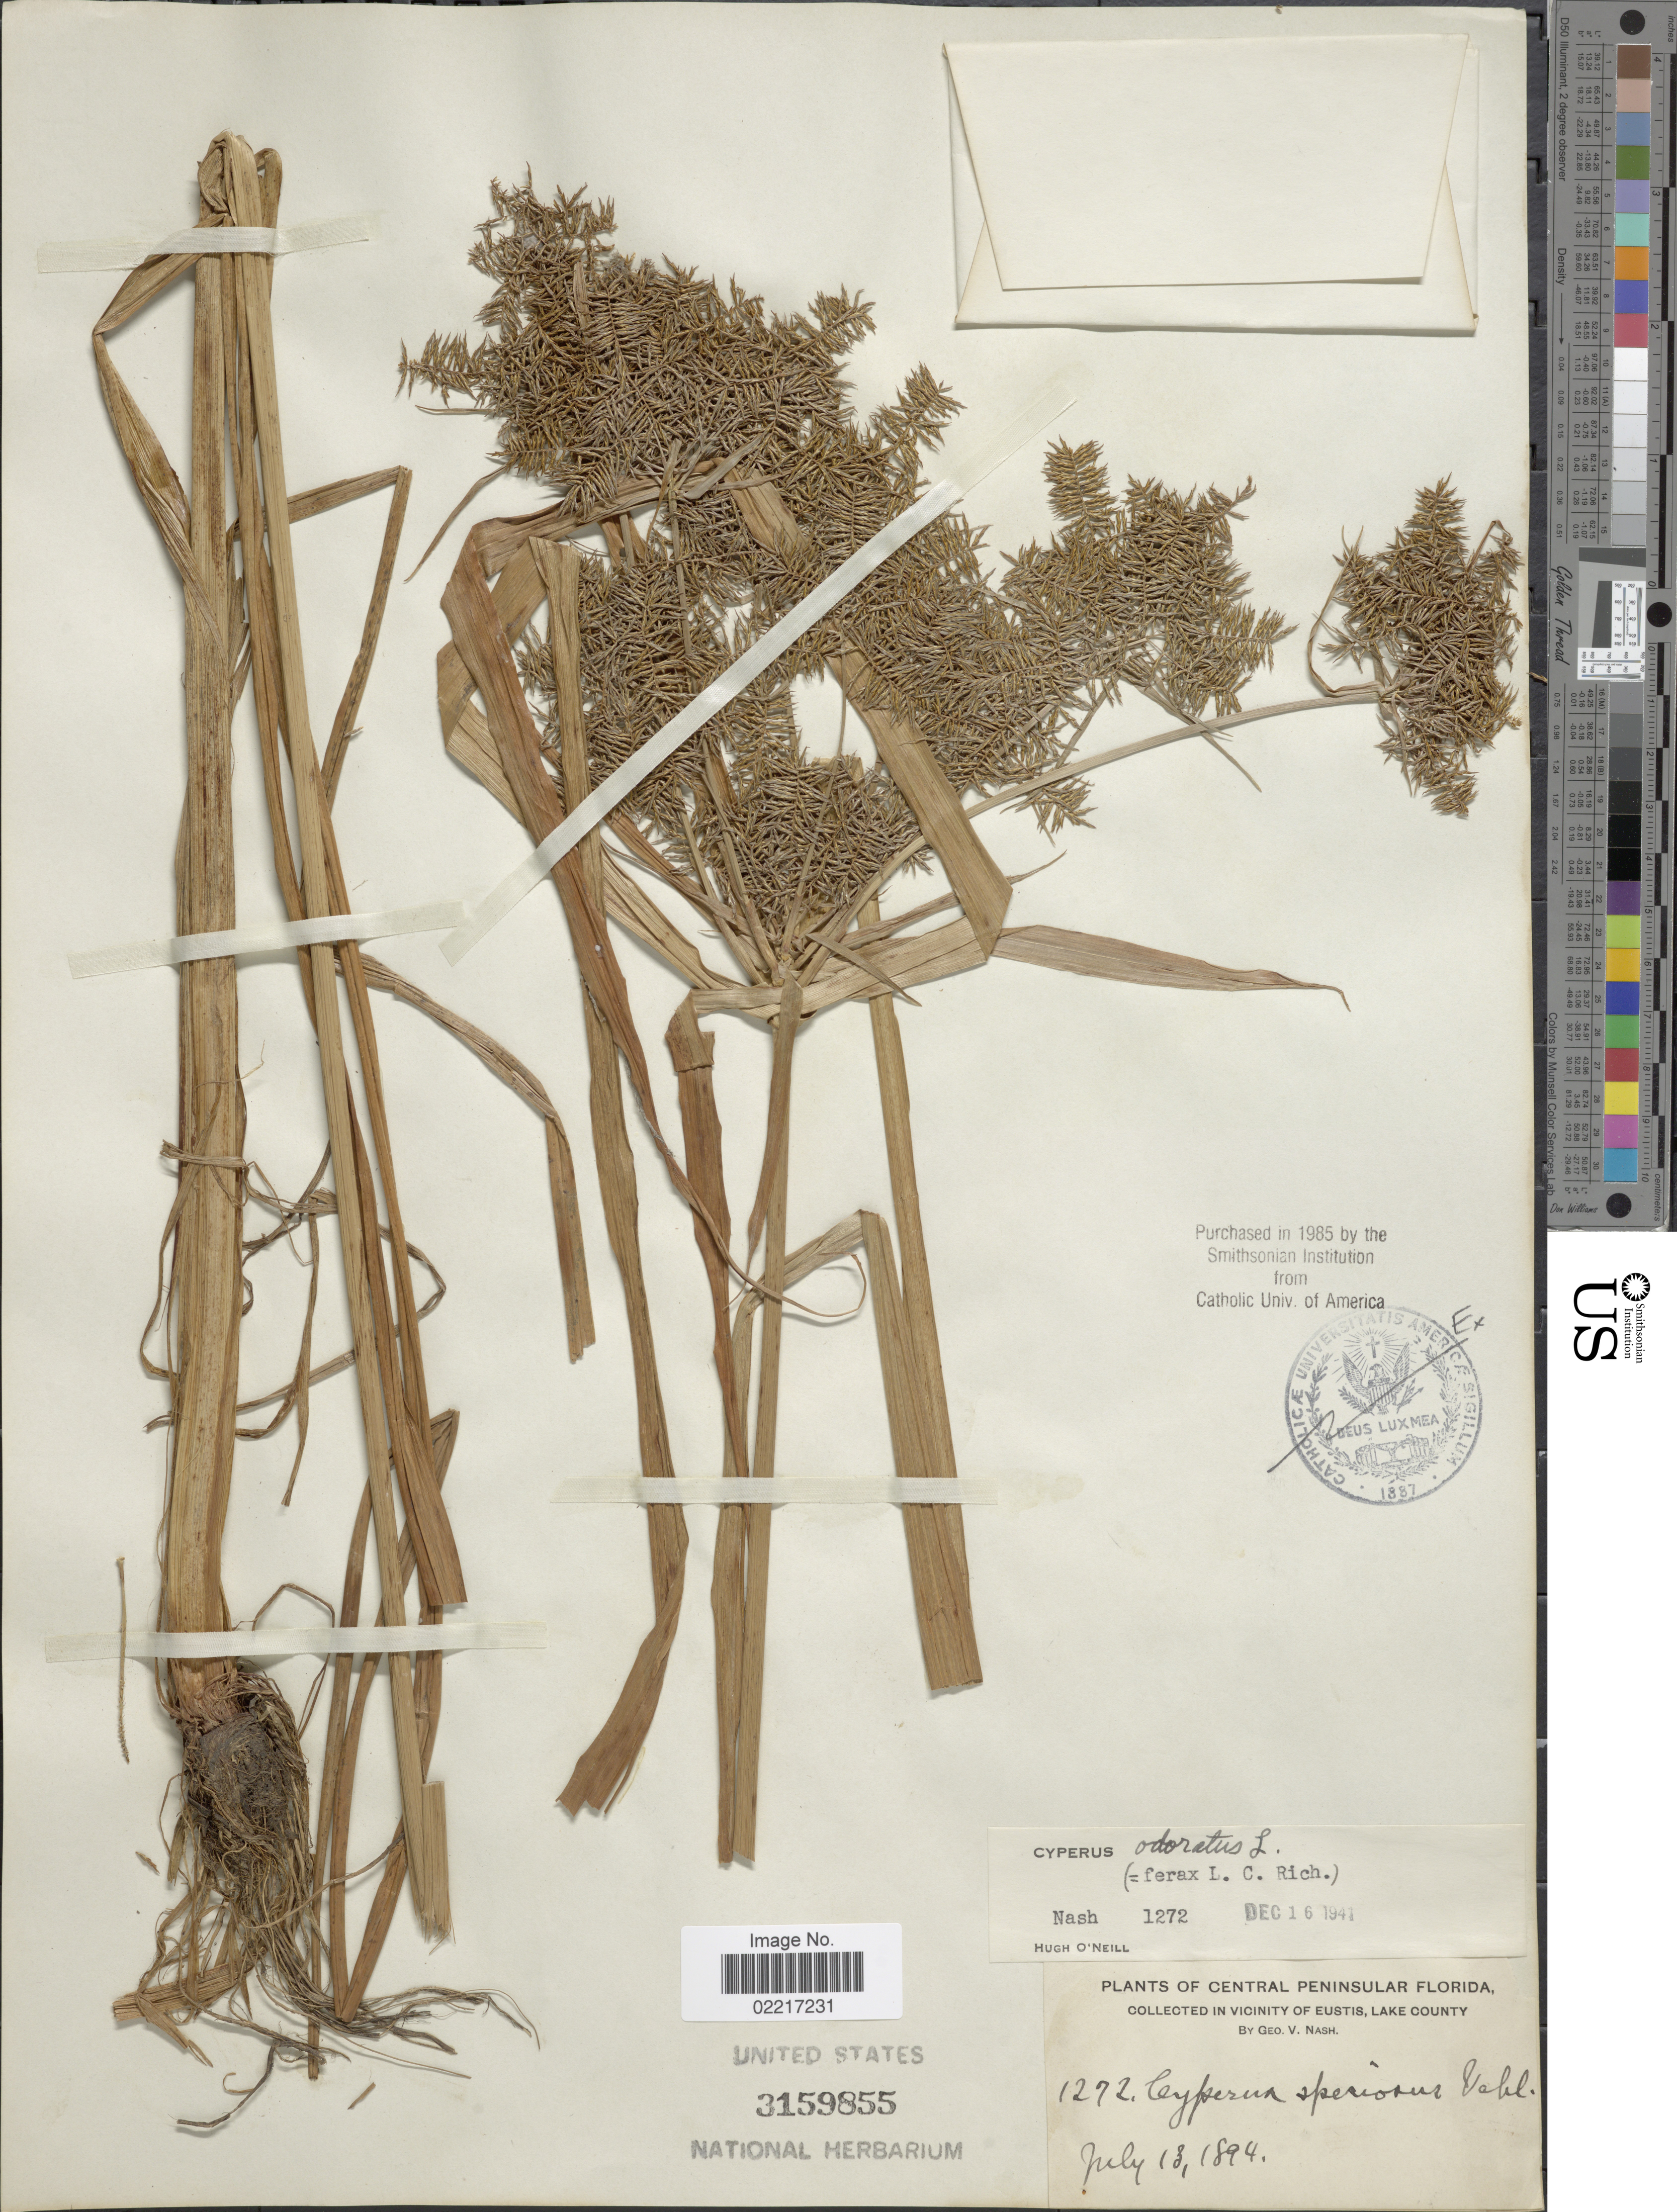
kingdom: Plantae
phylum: Tracheophyta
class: Liliopsida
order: Poales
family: Cyperaceae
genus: Cyperus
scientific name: Cyperus odoratus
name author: L.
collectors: G. V. Nash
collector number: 1272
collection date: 1894-07-13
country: United States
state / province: Florida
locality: Central Peninsular Florida, Vicinity of Eustis, Lake County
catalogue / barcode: US 3159855